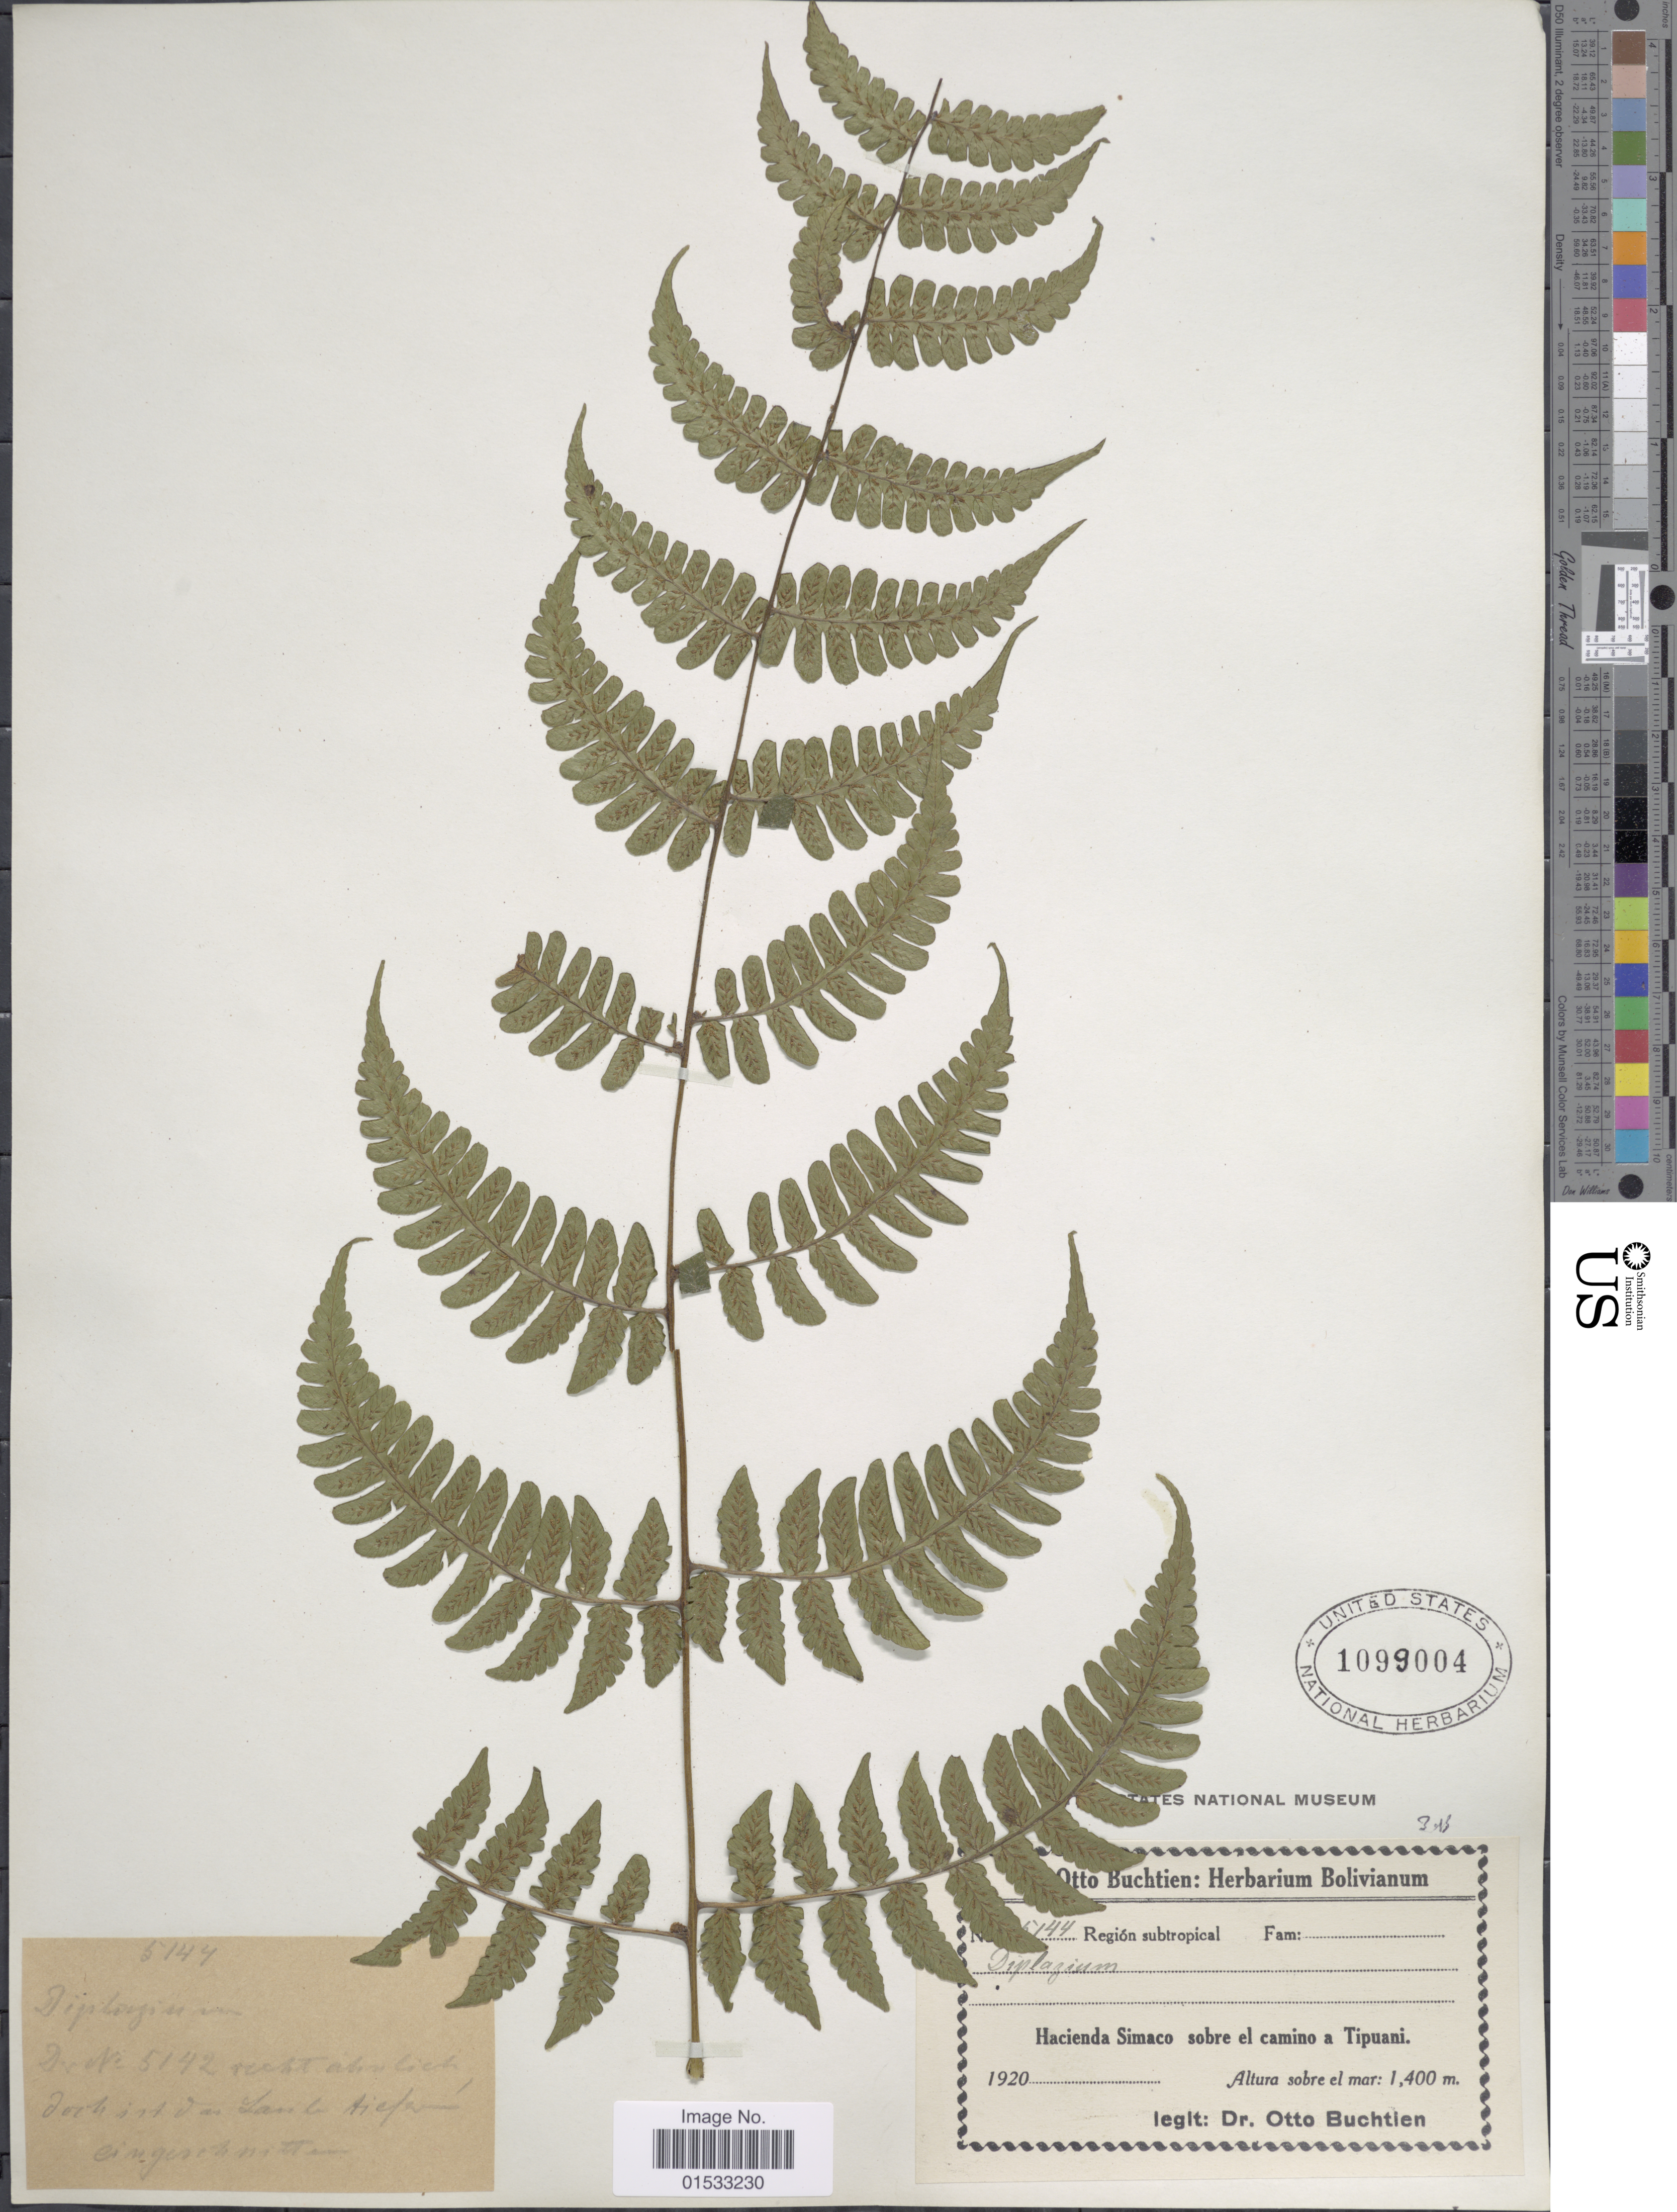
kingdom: Plantae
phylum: Tracheophyta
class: Polypodiopsida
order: Polypodiales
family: Athyriaceae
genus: Diplazium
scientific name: Diplazium sp.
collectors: O. Buchtien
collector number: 5144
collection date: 1920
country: Bolivia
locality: Región subtropical, Hacienda Simaco sobre el camino a Tipuani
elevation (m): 1400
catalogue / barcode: US 1099004